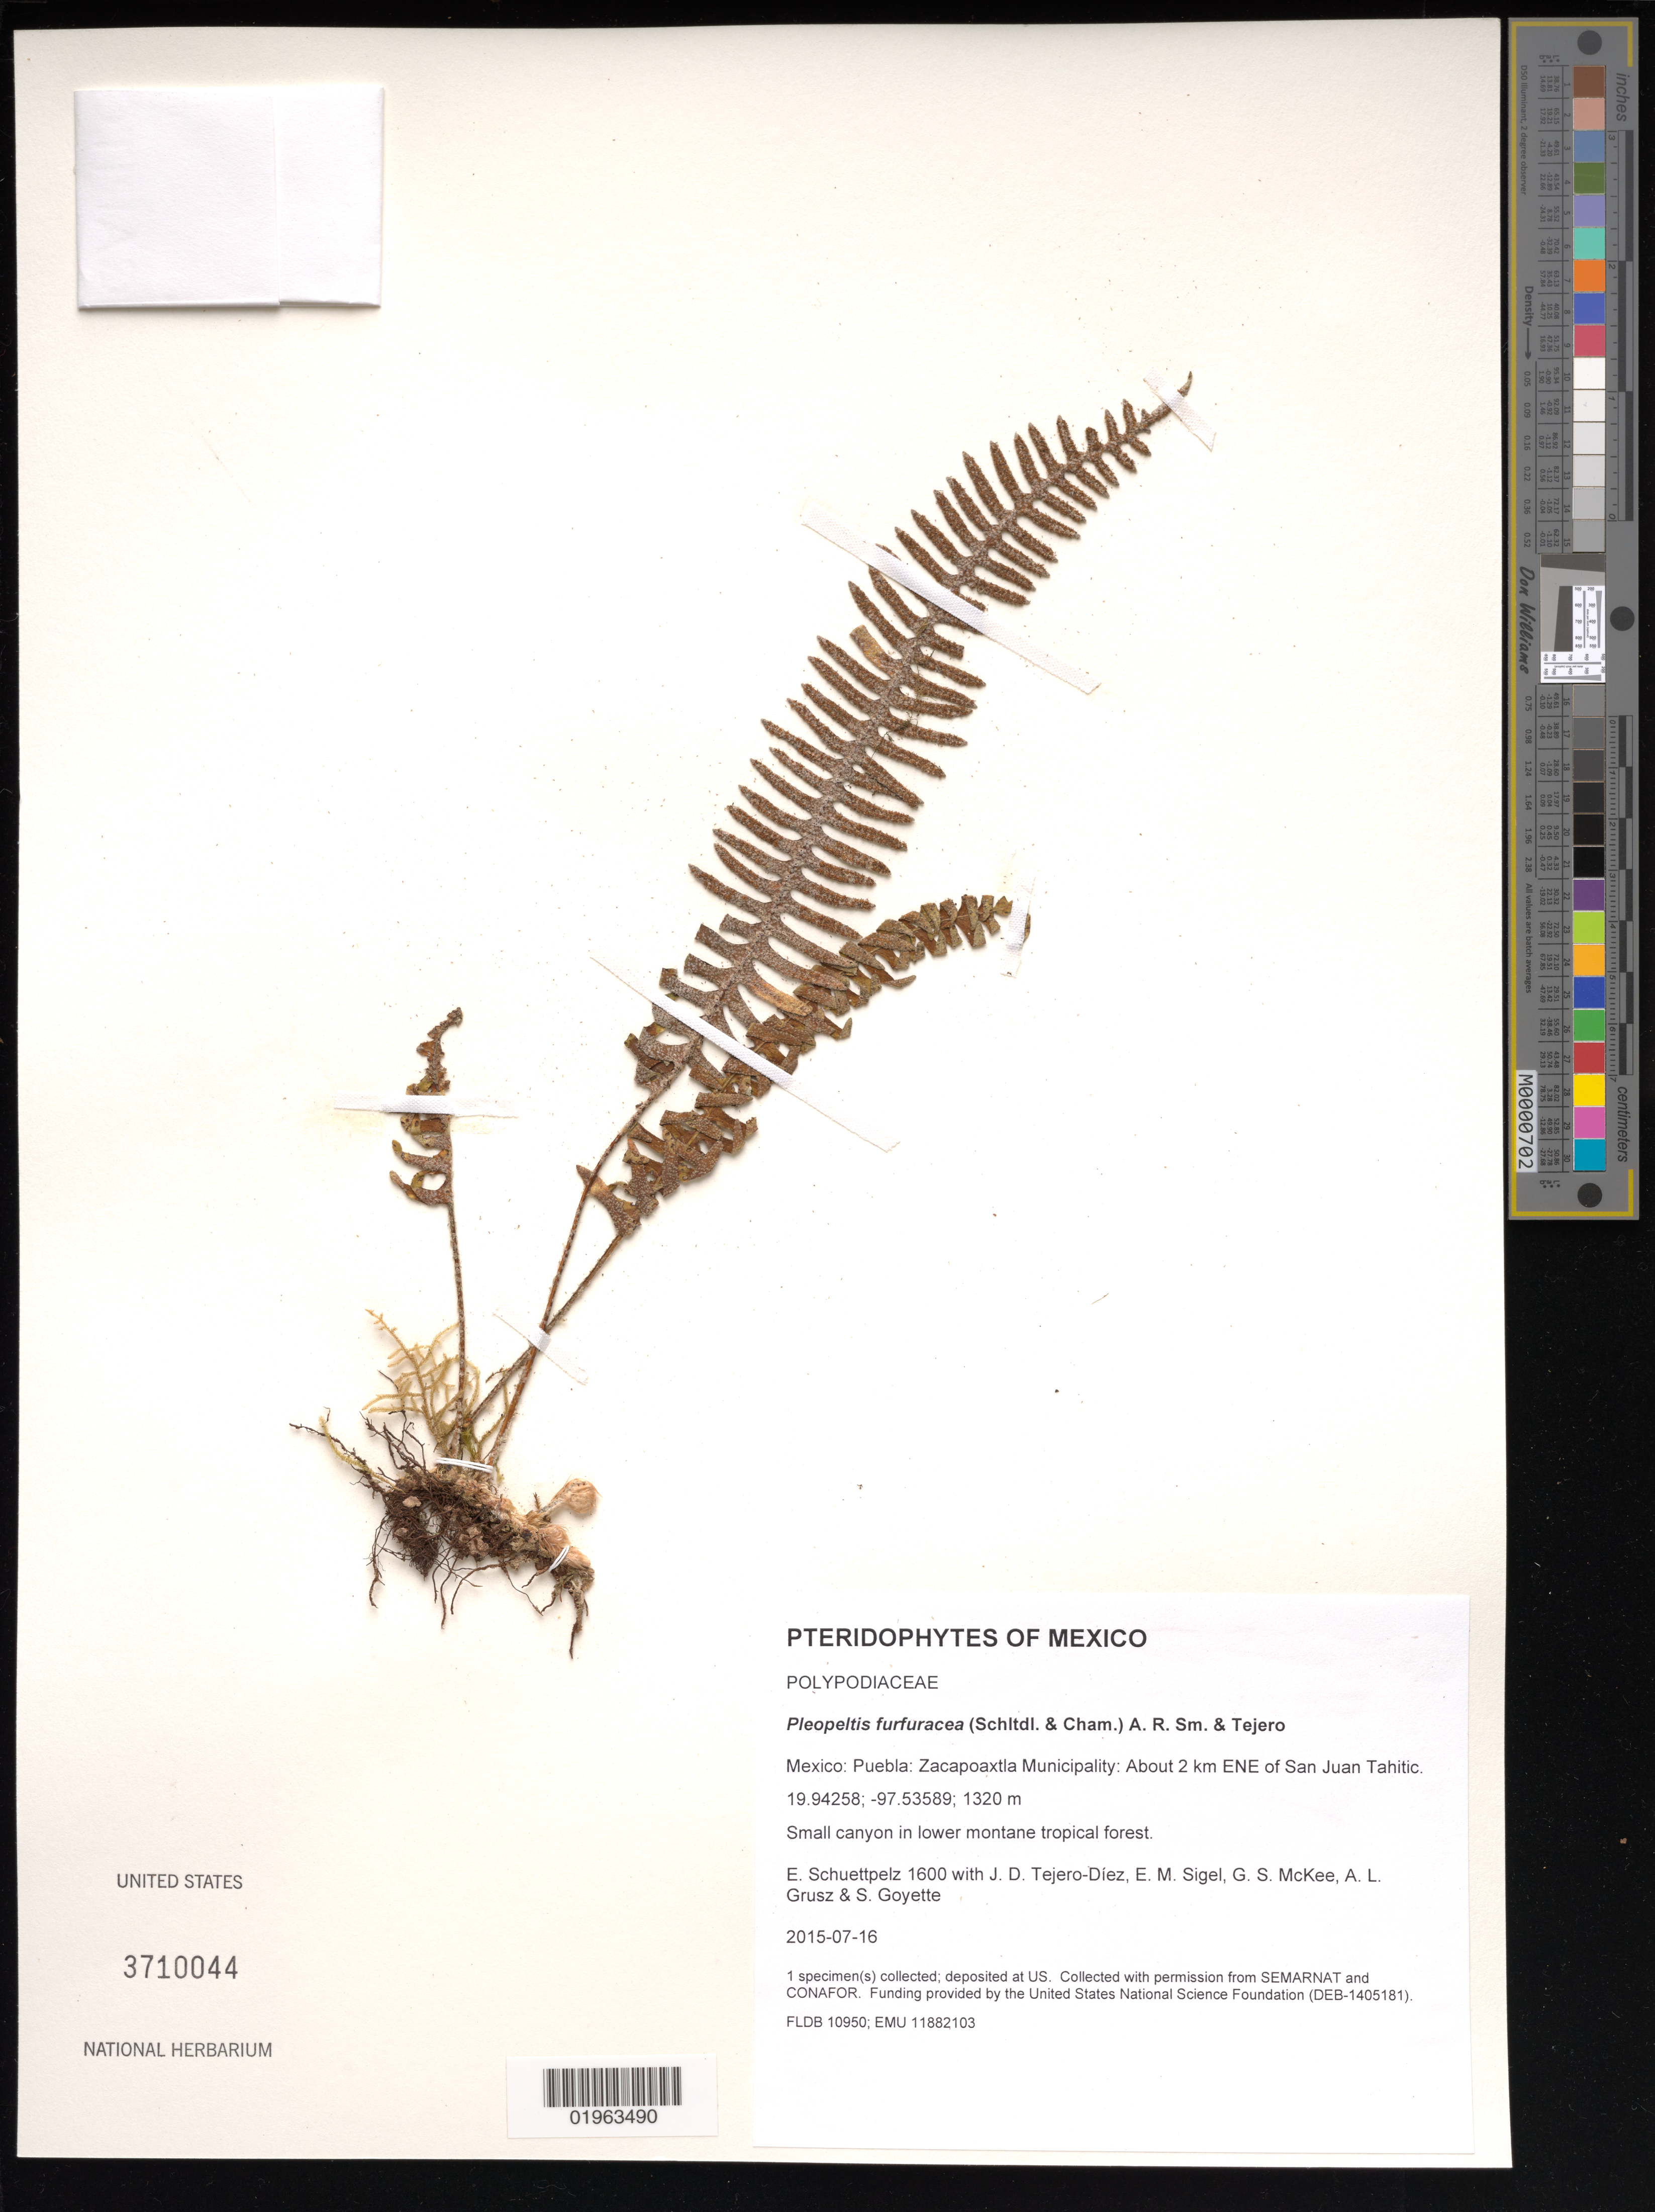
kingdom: Plantae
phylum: Tracheophyta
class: Polypodiopsida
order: Polypodiales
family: Polypodiaceae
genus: Pleopeltis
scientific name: Pleopeltis furfuracea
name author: (Schltdl. & Cham.) A.R. Sm. & Tejero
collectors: E. Schuettpelz, D. Tejero-Díez, E. M. Sigel, G. S. McKee & A. Grusz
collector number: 1600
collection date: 2015-07-16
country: Mexico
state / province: Puebla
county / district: Zacapoaxtla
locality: About 2 km ENE of San Juan Tahitic.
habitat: Small canyon in lower montane tropical forest.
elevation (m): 1320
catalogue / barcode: US 3710044